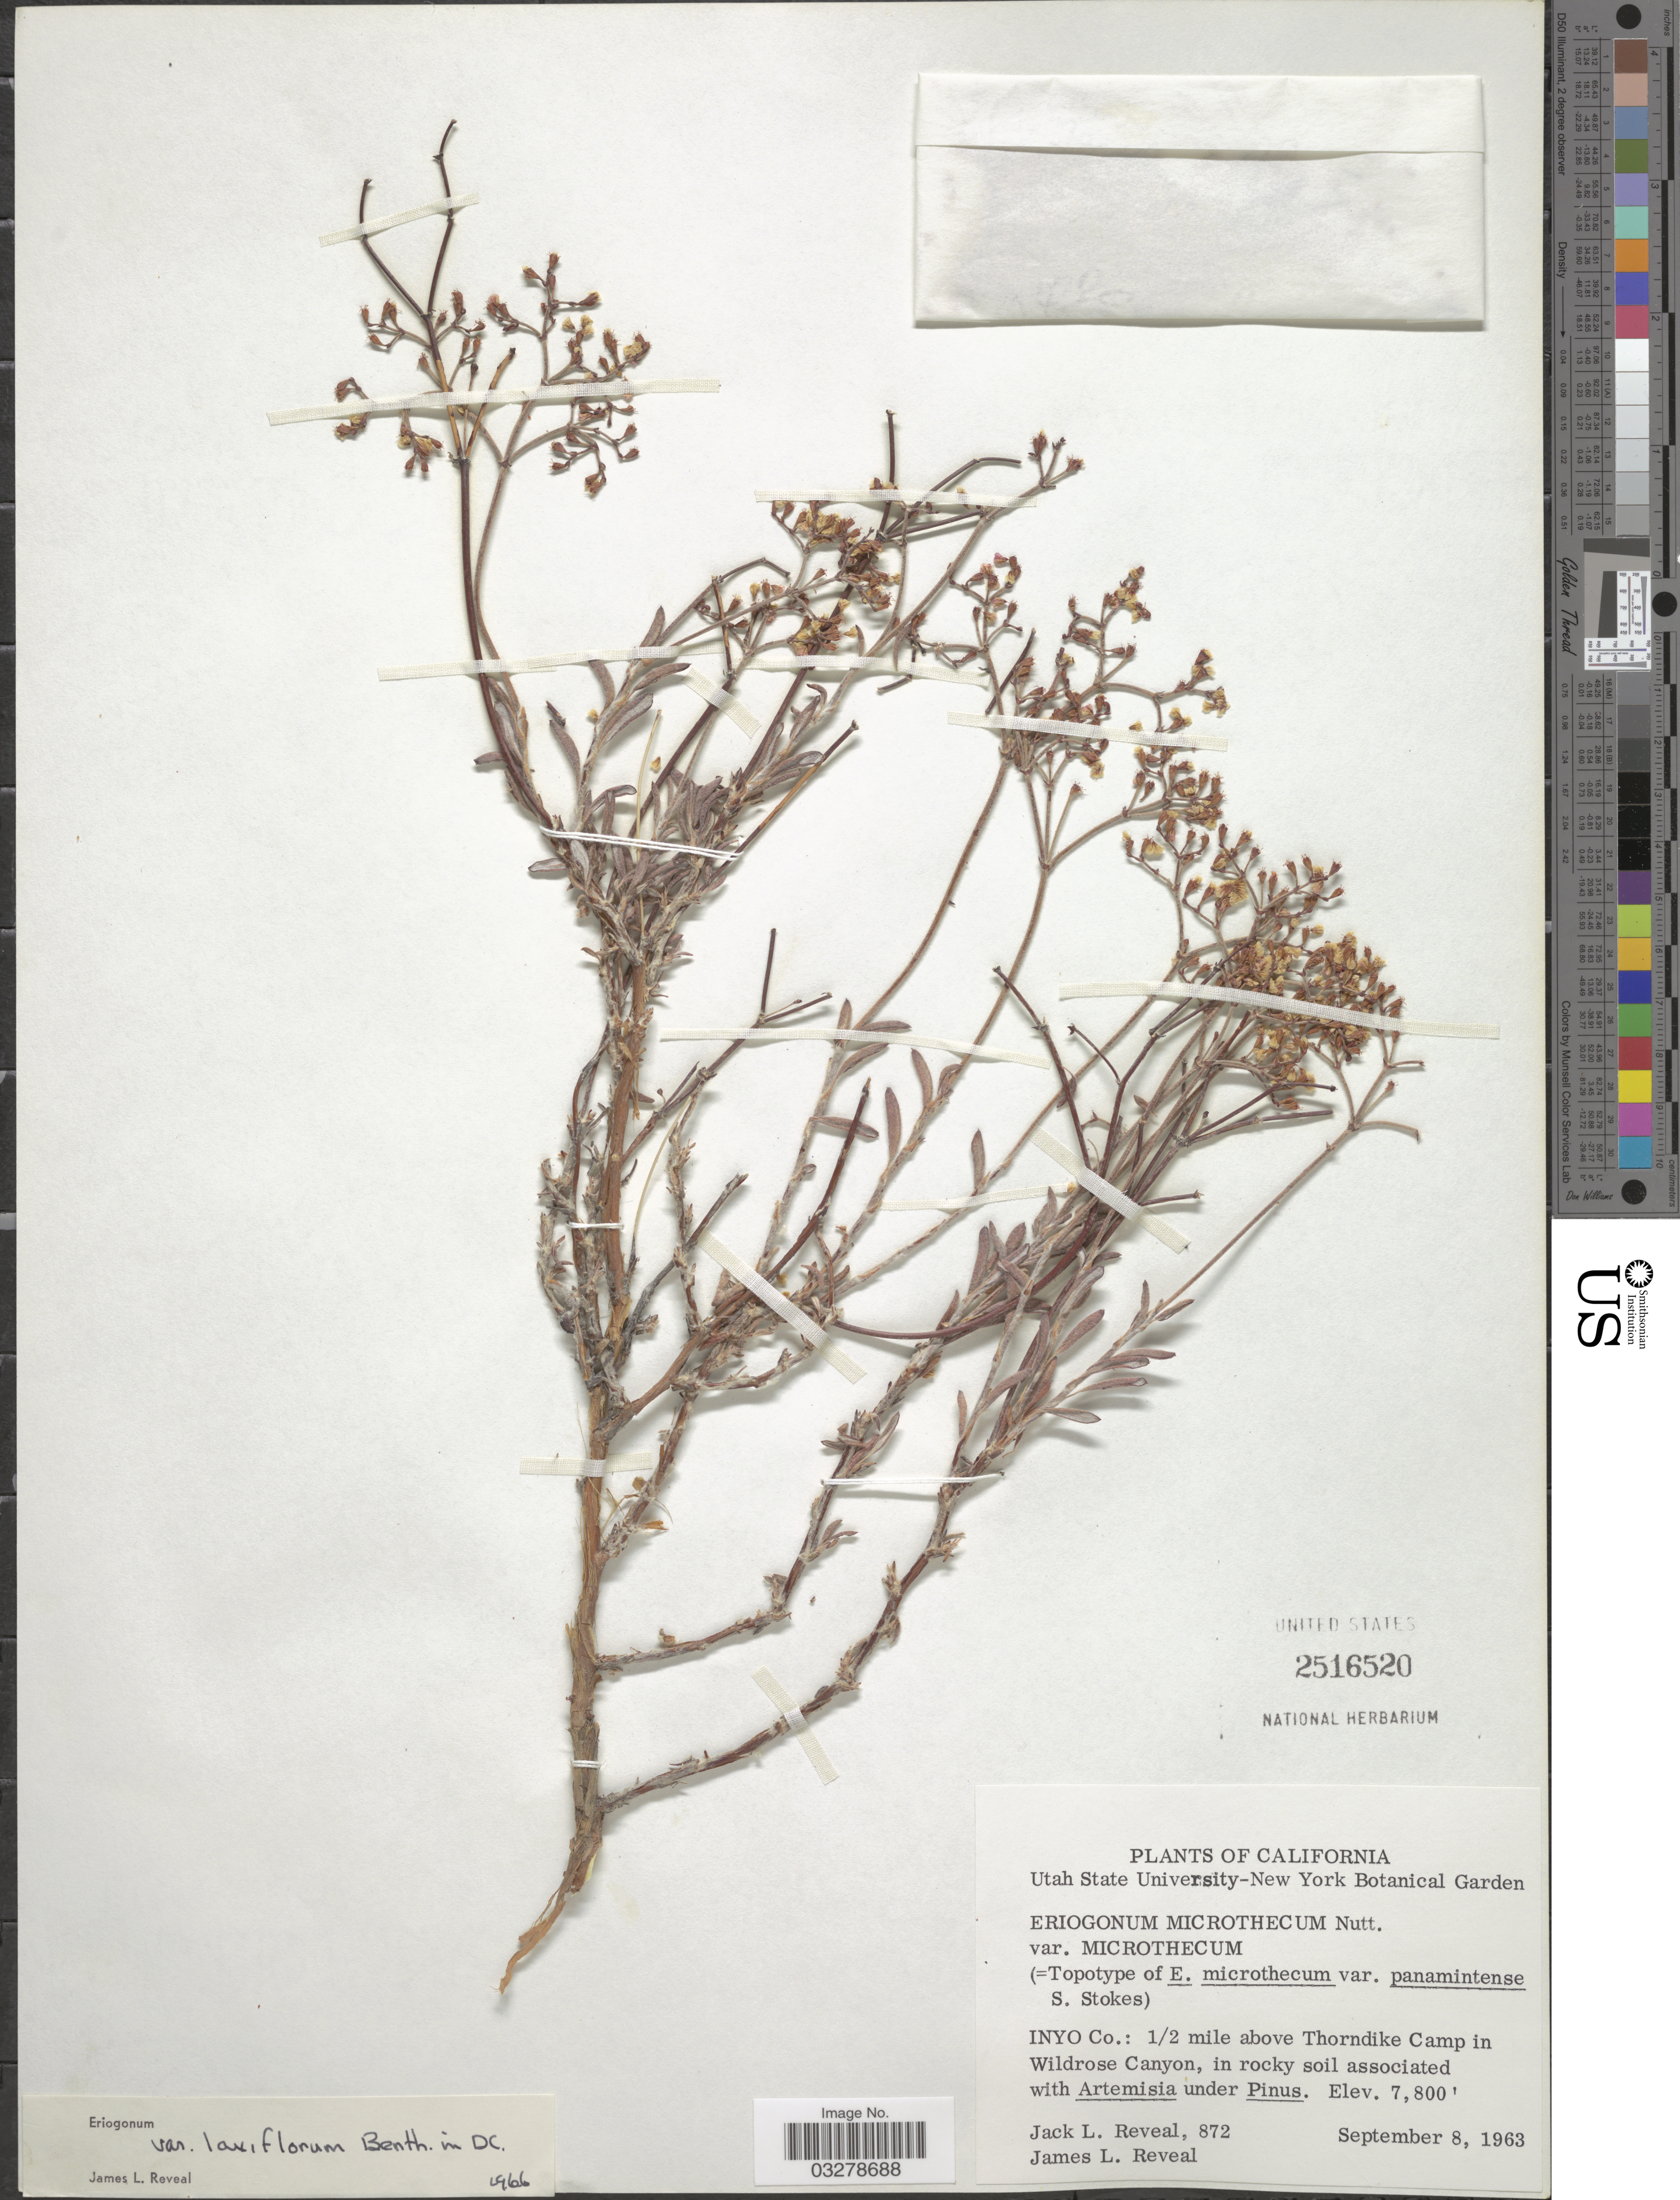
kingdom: Plantae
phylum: Tracheophyta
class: Magnoliopsida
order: Caryophyllales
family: Polygonaceae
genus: Eriogonum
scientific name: Eriogonum microtheca var. panamintense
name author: S. Stokes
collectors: J. L. Reveal & J. L. Reveal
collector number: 872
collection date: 1963-09-08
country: United States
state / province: California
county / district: Inyo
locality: Inyo Co.: 1/2 mile above Thorndike Camp in Wildrose Canyon.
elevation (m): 2377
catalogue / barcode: US 2516520